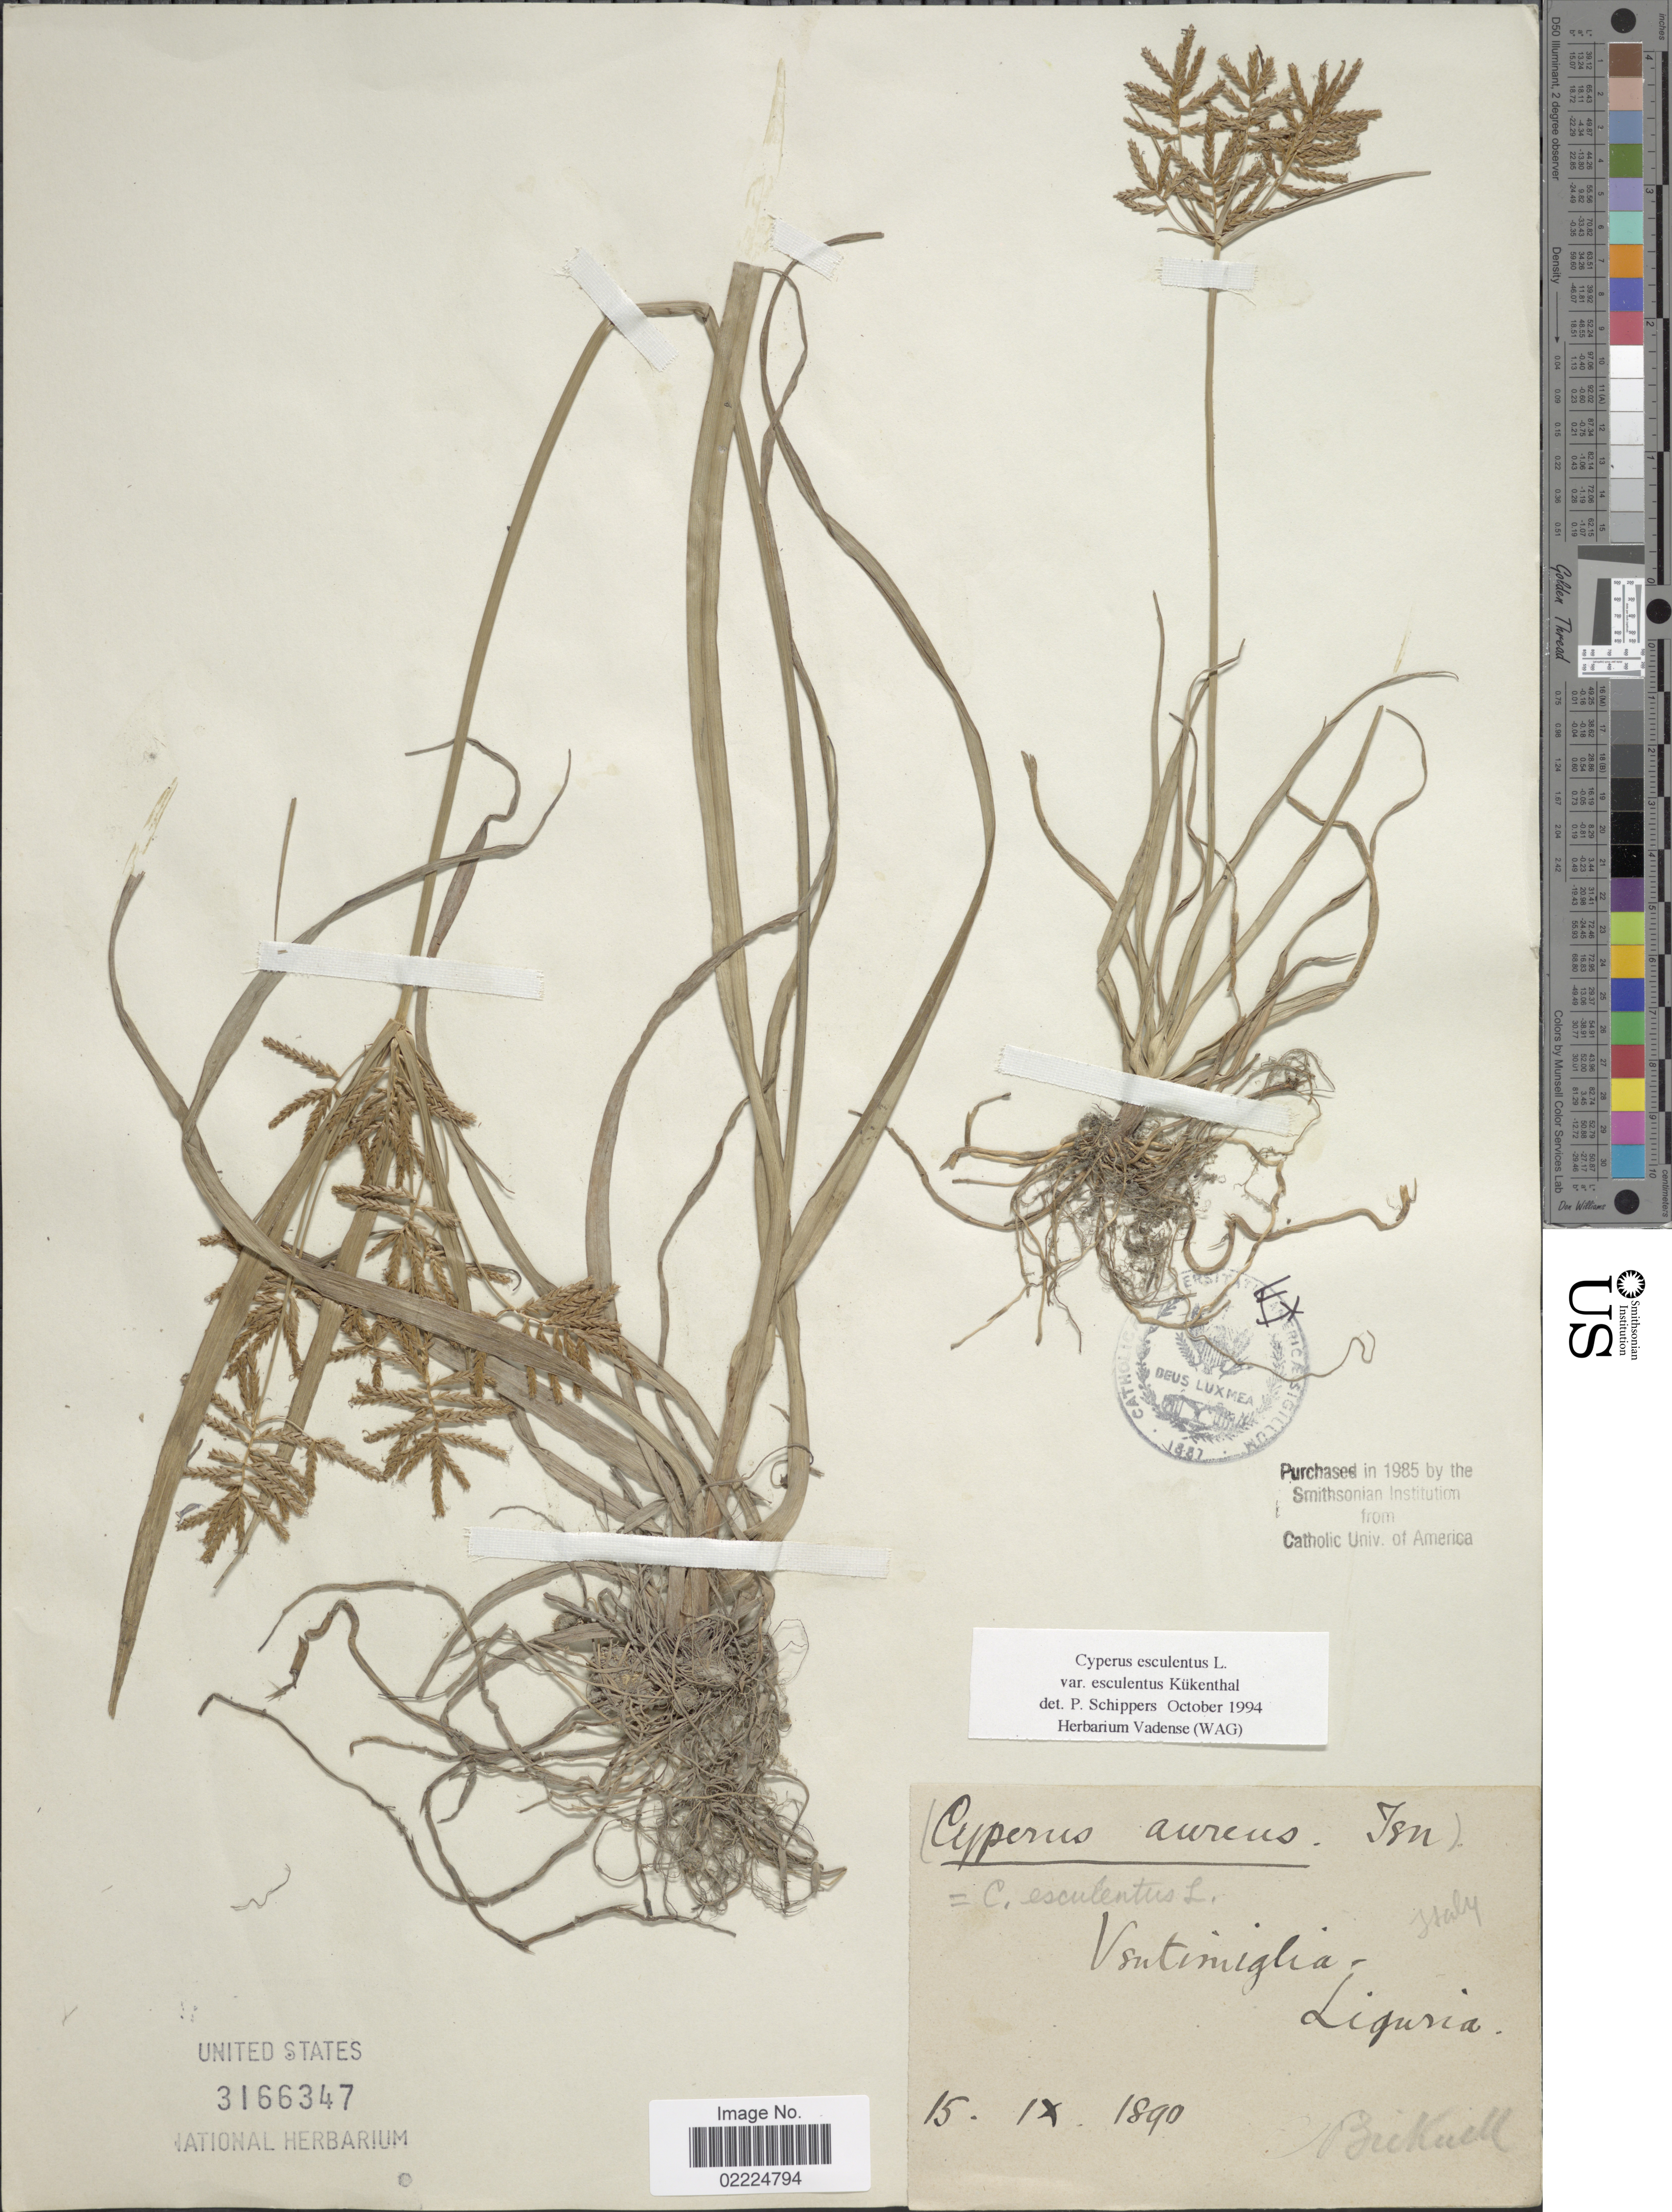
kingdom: Plantae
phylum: Tracheophyta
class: Liliopsida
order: Poales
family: Cyperaceae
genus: Cyperus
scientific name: Cyperus esculentus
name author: L.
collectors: Bricknell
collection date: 1890-09-15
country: Italy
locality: Ventimiglia, Liguria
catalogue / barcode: US 3166347